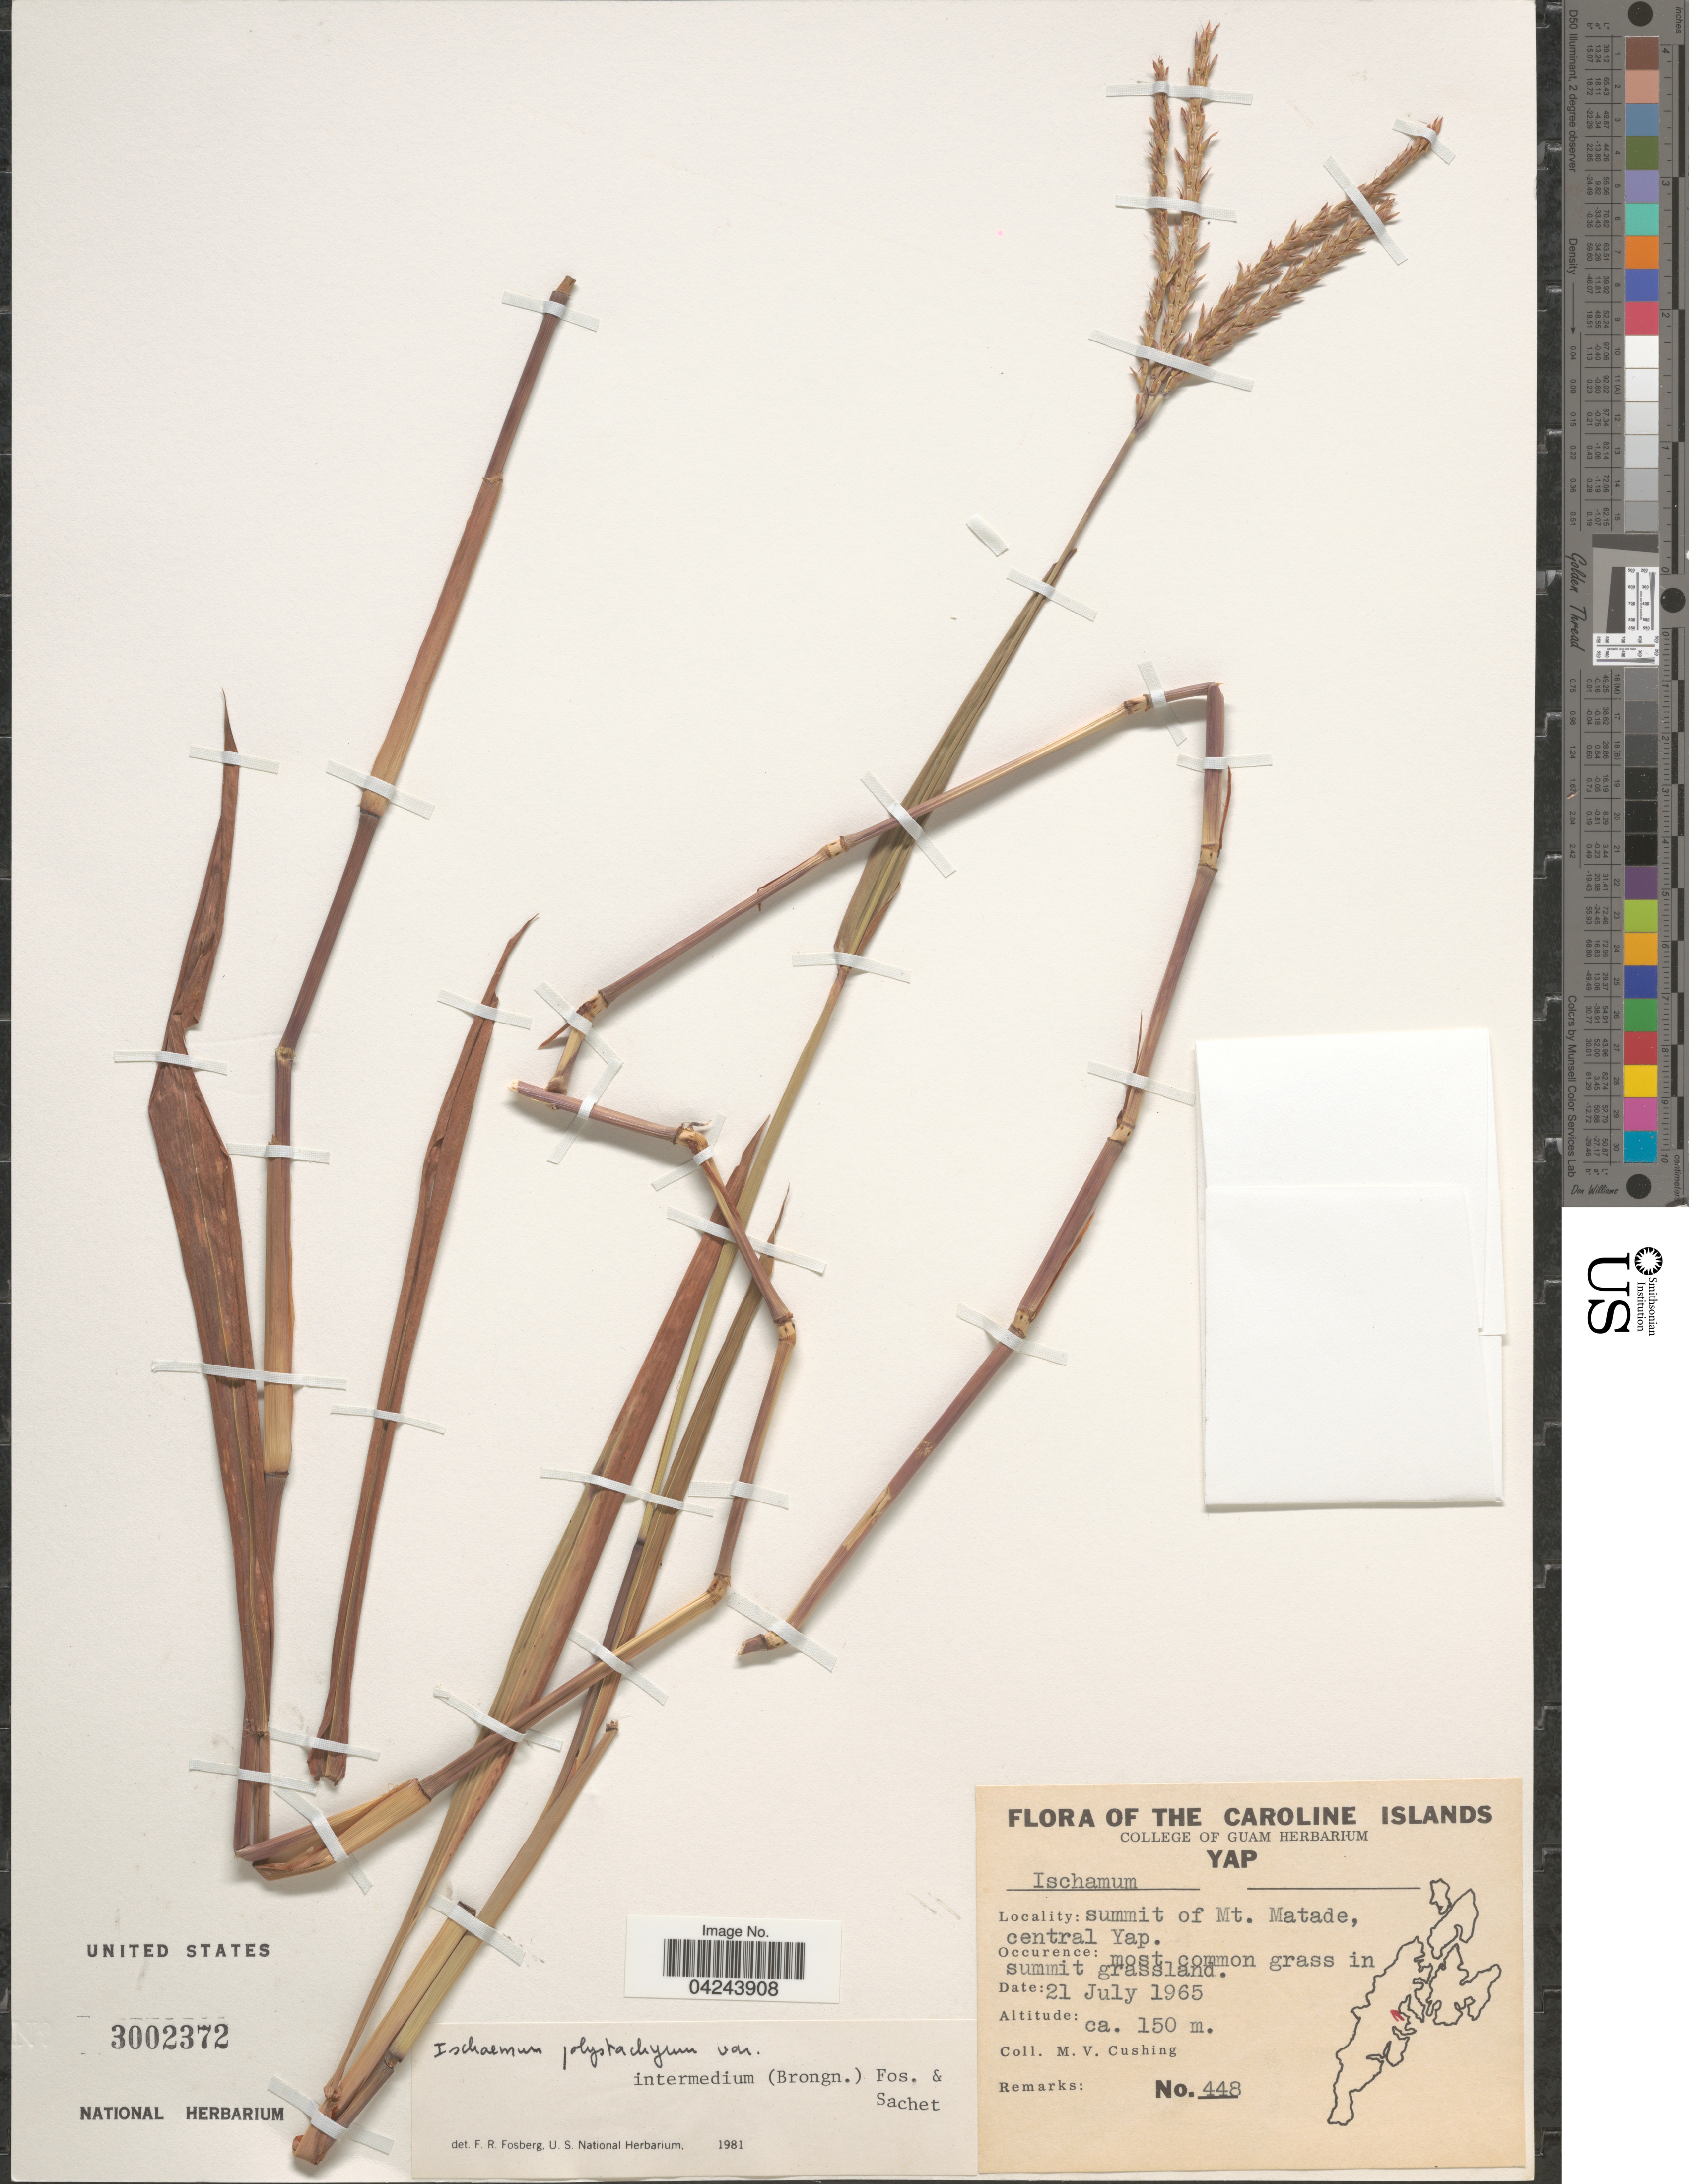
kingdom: Plantae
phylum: Tracheophyta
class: Liliopsida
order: Poales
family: Poaceae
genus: Ischaemum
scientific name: Ischaemum polystachyum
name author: J. Presl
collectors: M. V. Cushing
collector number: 448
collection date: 1965-07-21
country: Micronesia, Federated States of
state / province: Yap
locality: The Caroline Islands. Summit of Mt. Matade, central Yap.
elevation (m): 150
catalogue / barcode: US 3002372